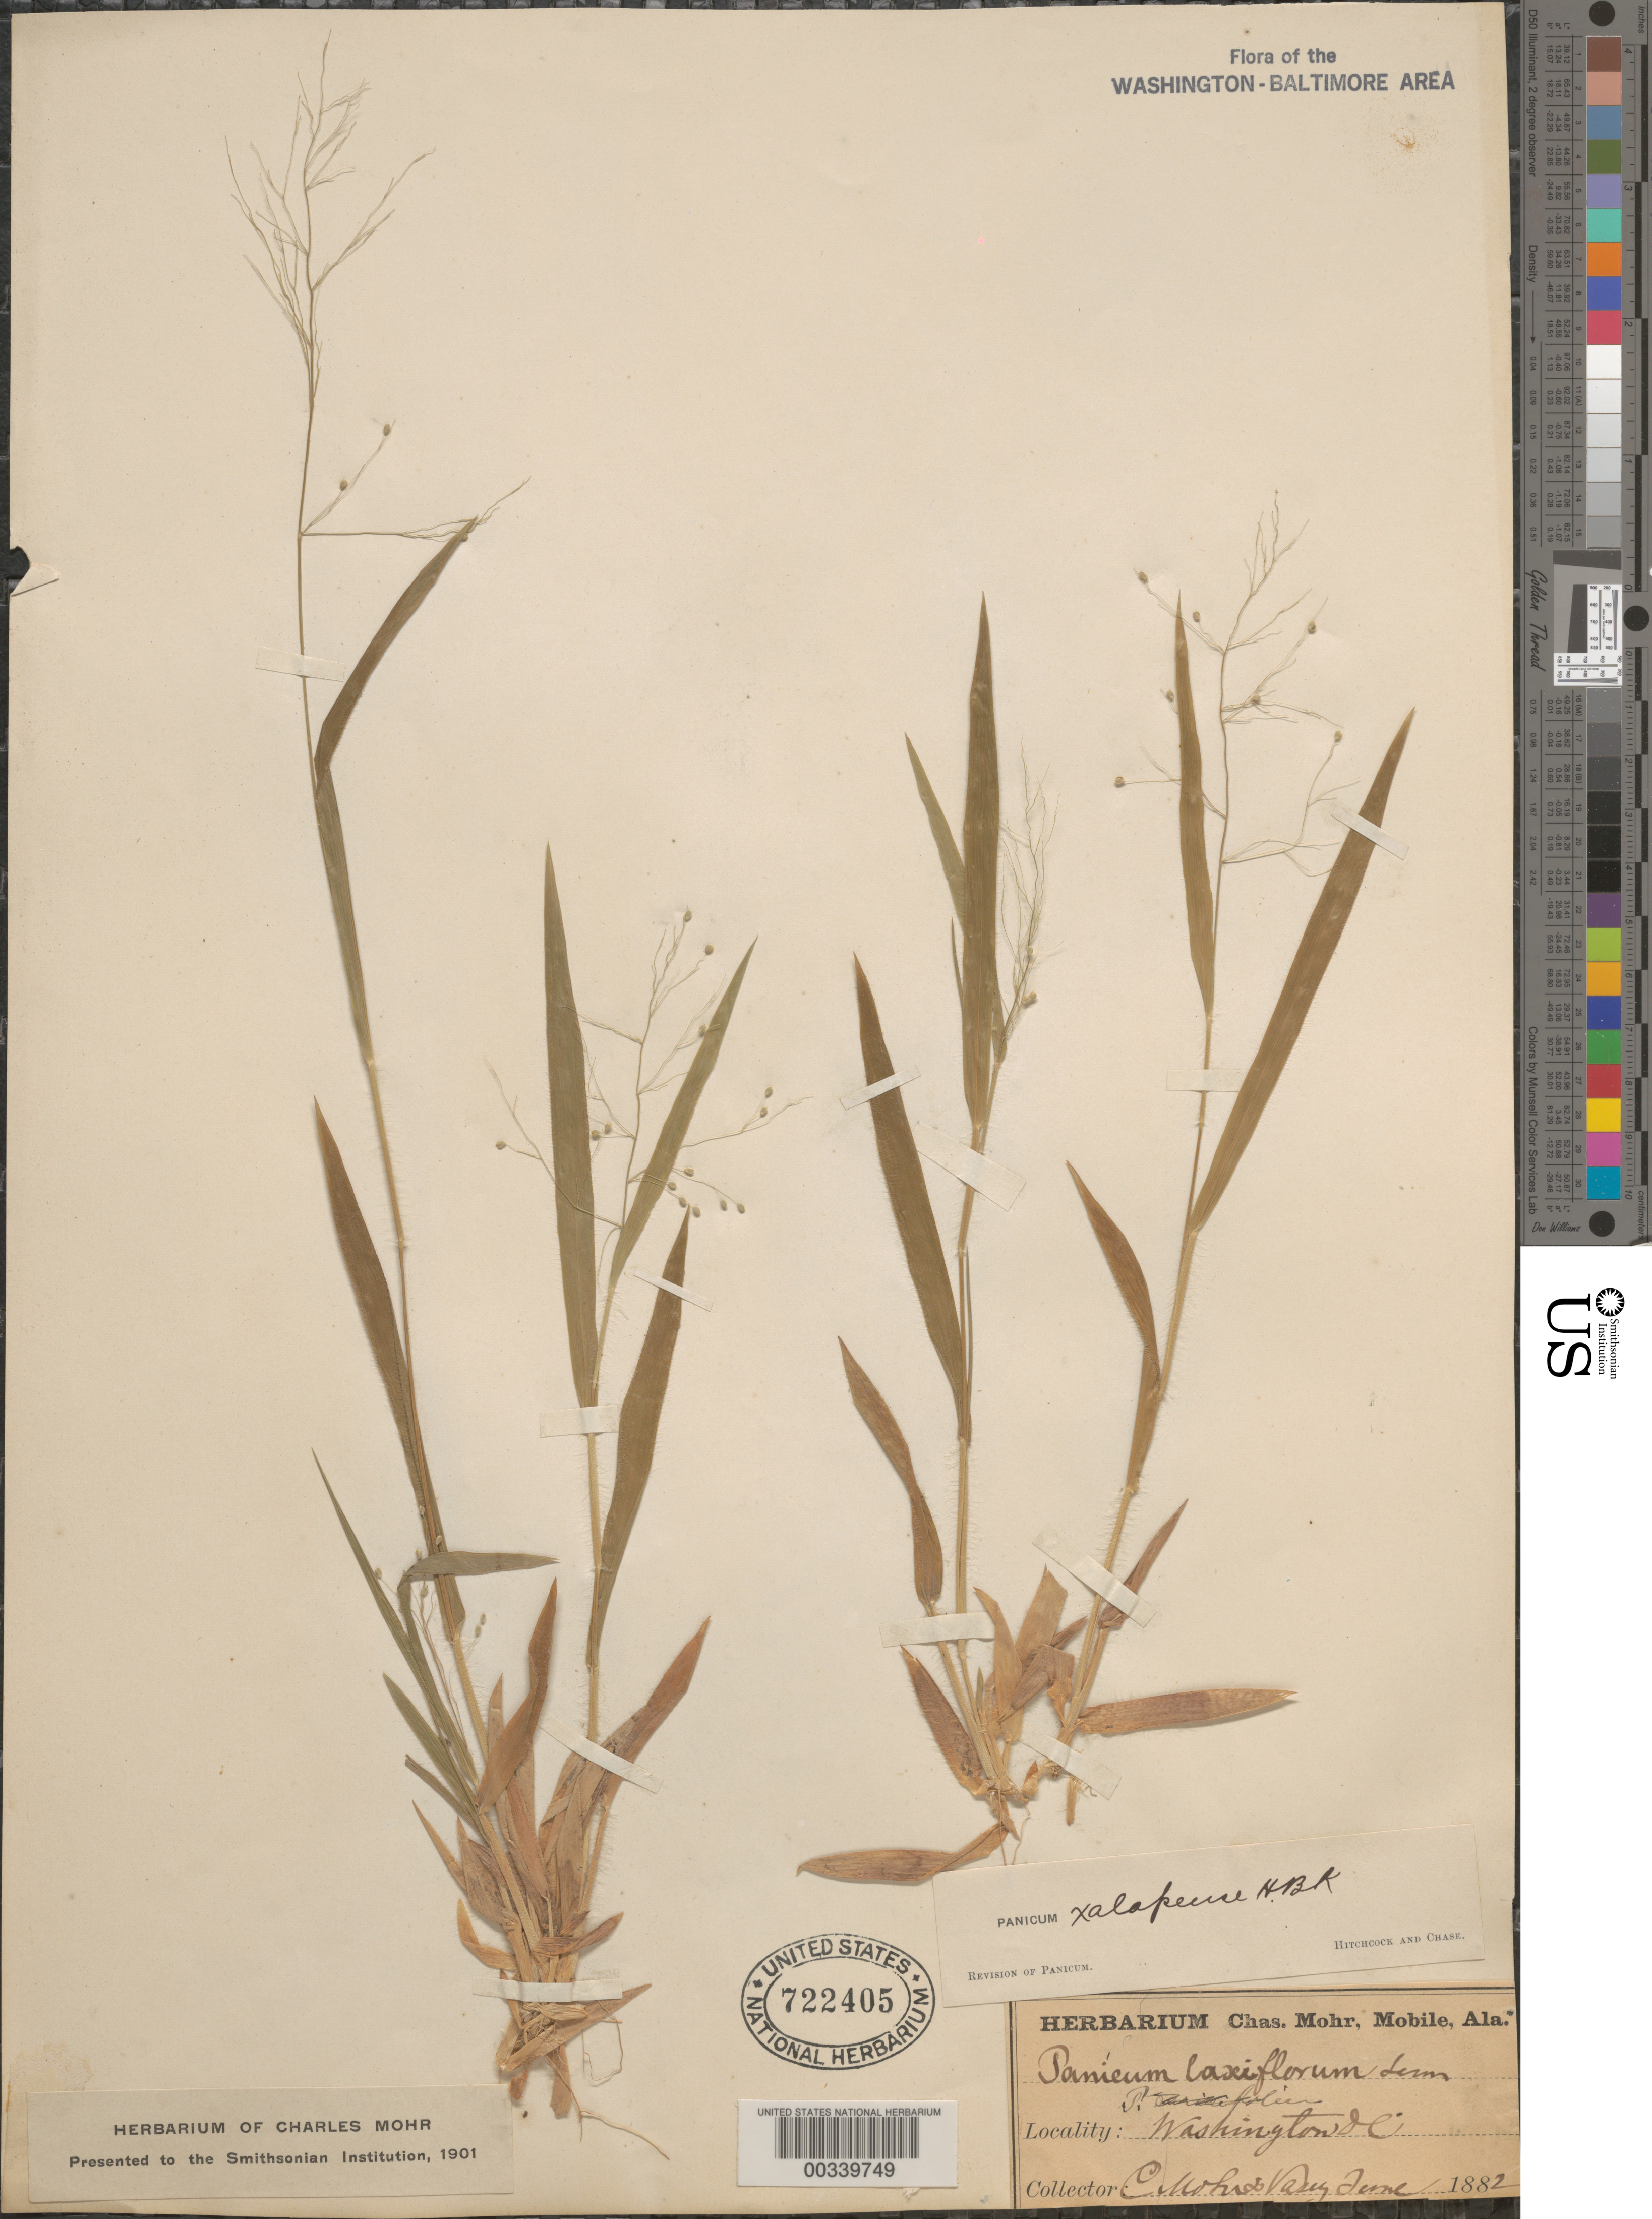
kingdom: Plantae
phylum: Tracheophyta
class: Liliopsida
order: Poales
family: Poaceae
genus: Dichanthelium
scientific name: Dichanthelium laxiflorum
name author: (Lam.) Gould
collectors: C. T. Mohr & G. Vasey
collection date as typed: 1882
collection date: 1882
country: United States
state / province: District of Columbia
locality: Washington DC area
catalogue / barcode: US 722405